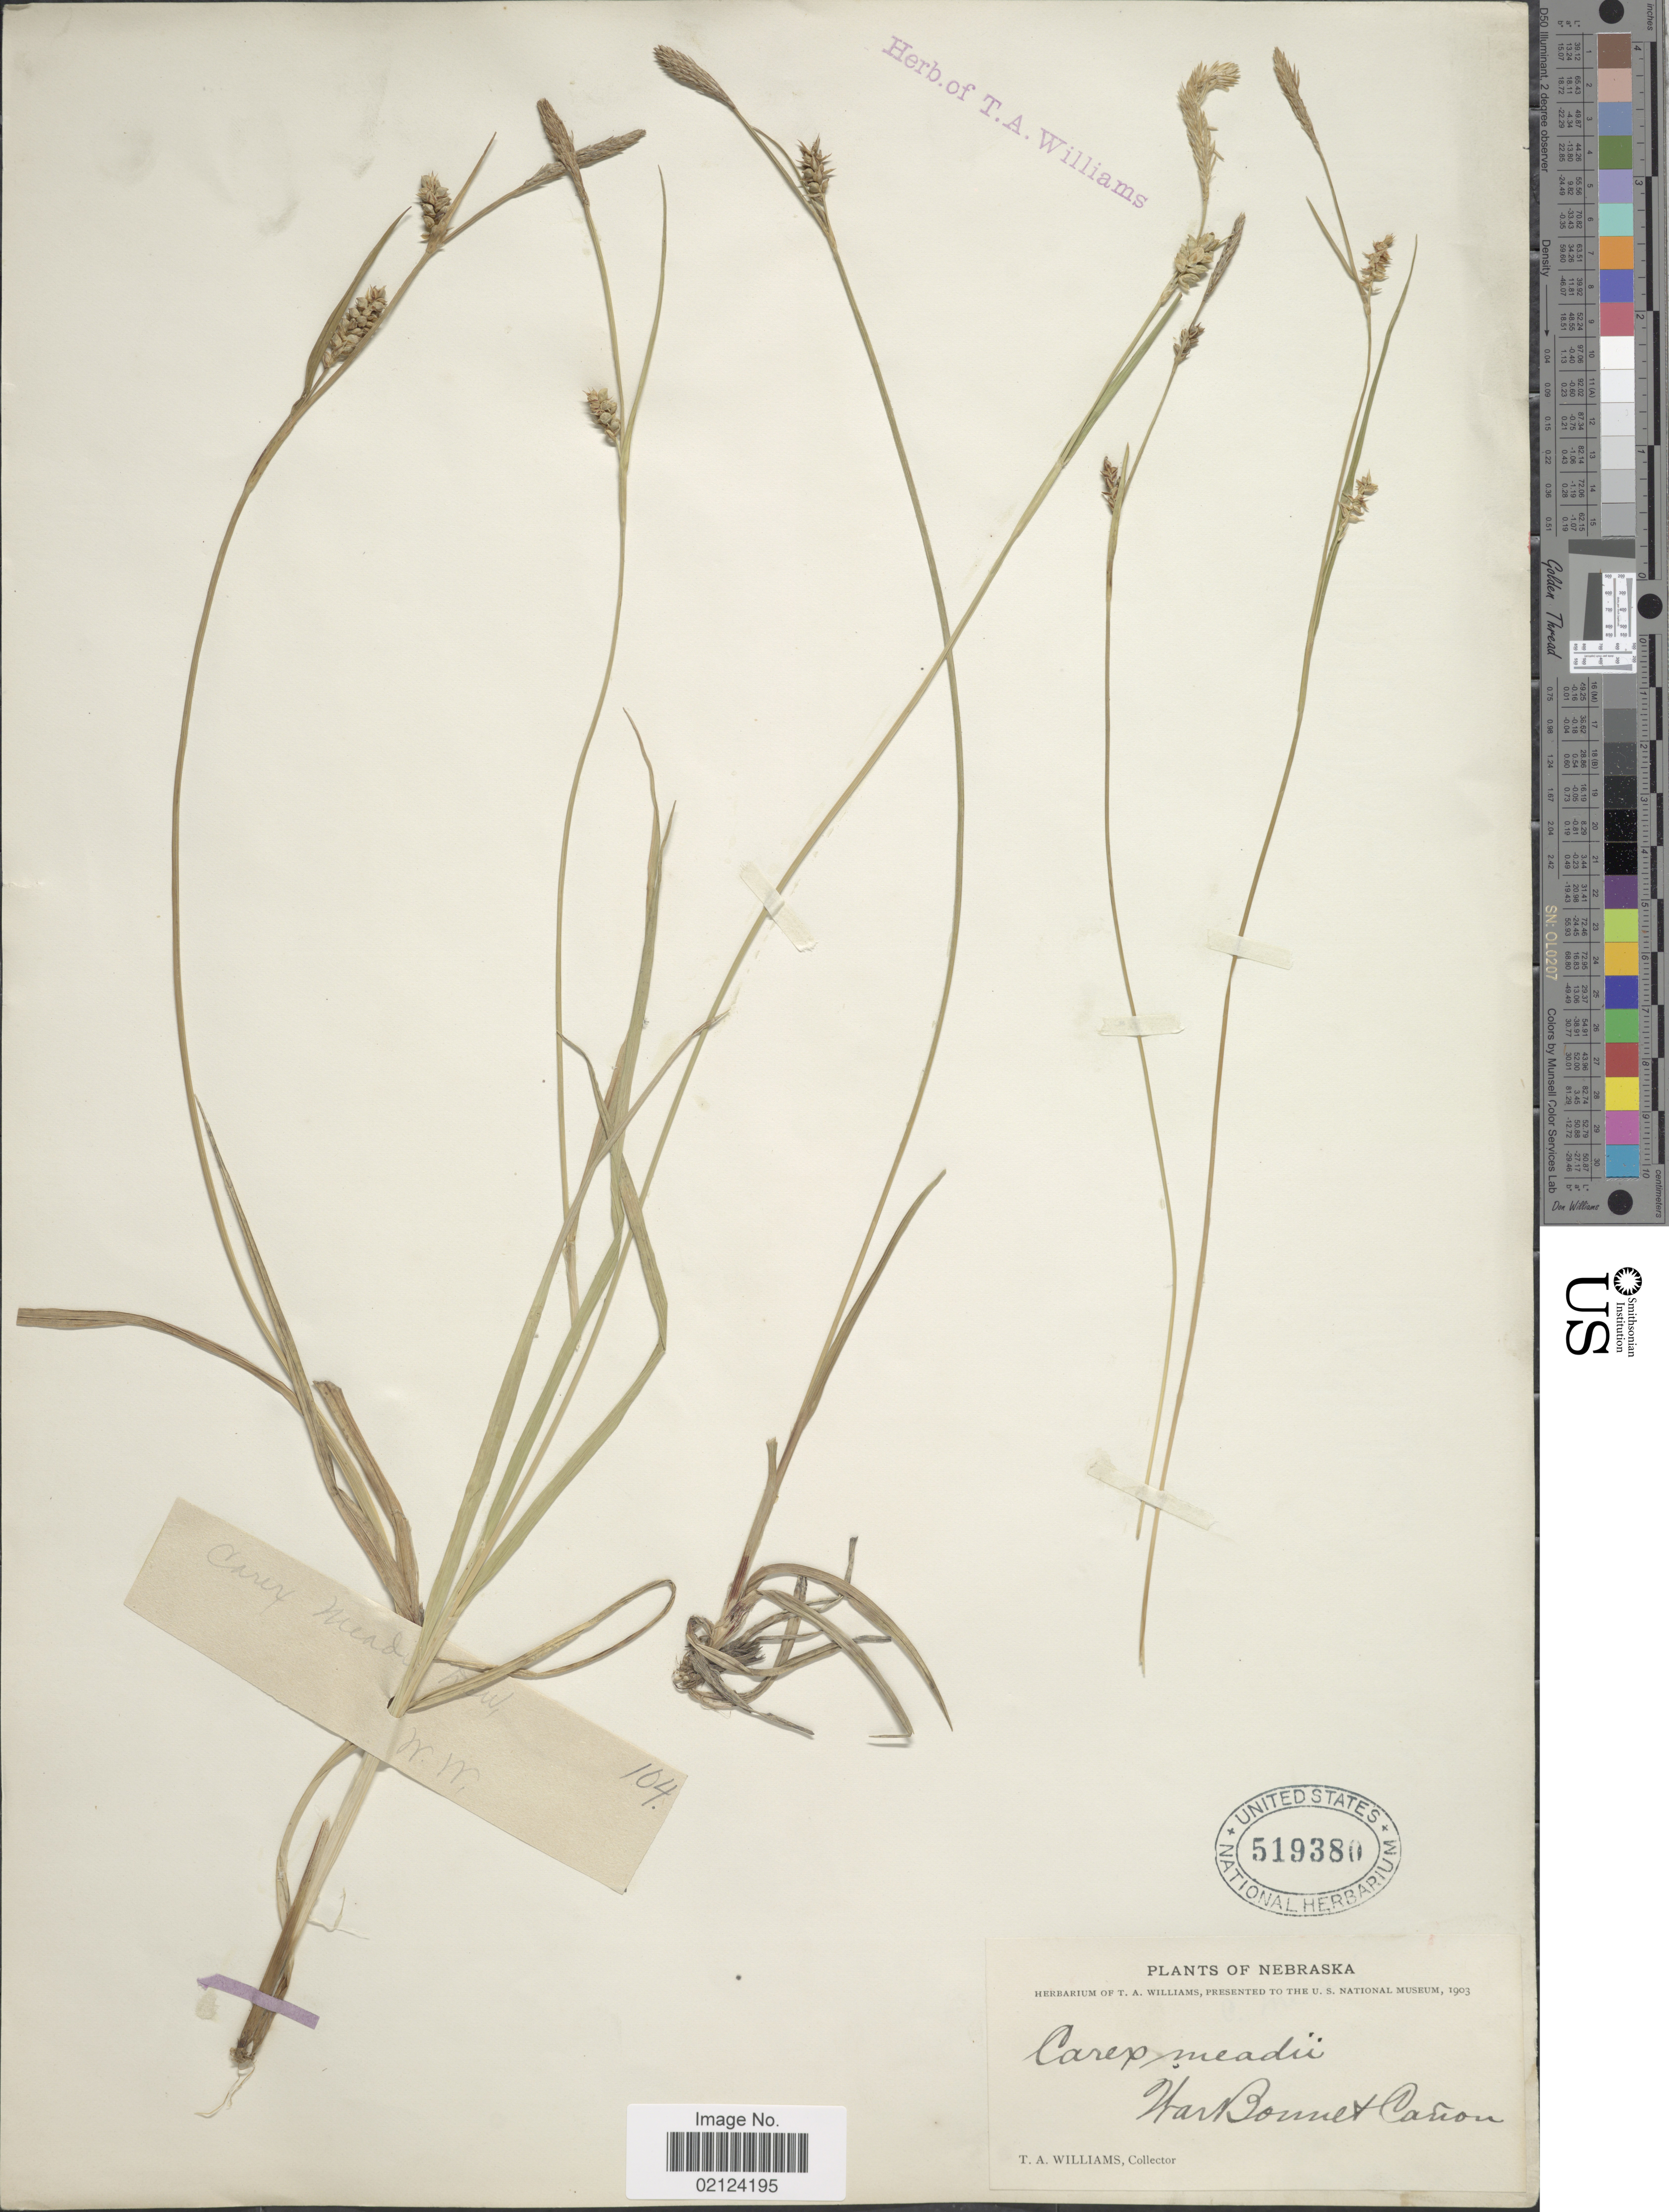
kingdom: Plantae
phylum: Tracheophyta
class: Liliopsida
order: Poales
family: Cyperaceae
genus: Carex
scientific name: Carex meadii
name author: Dewey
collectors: T. A. Williams (herbarium)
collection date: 1903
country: United States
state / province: Nebraska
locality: War Bonnet Cañon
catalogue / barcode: US 519380